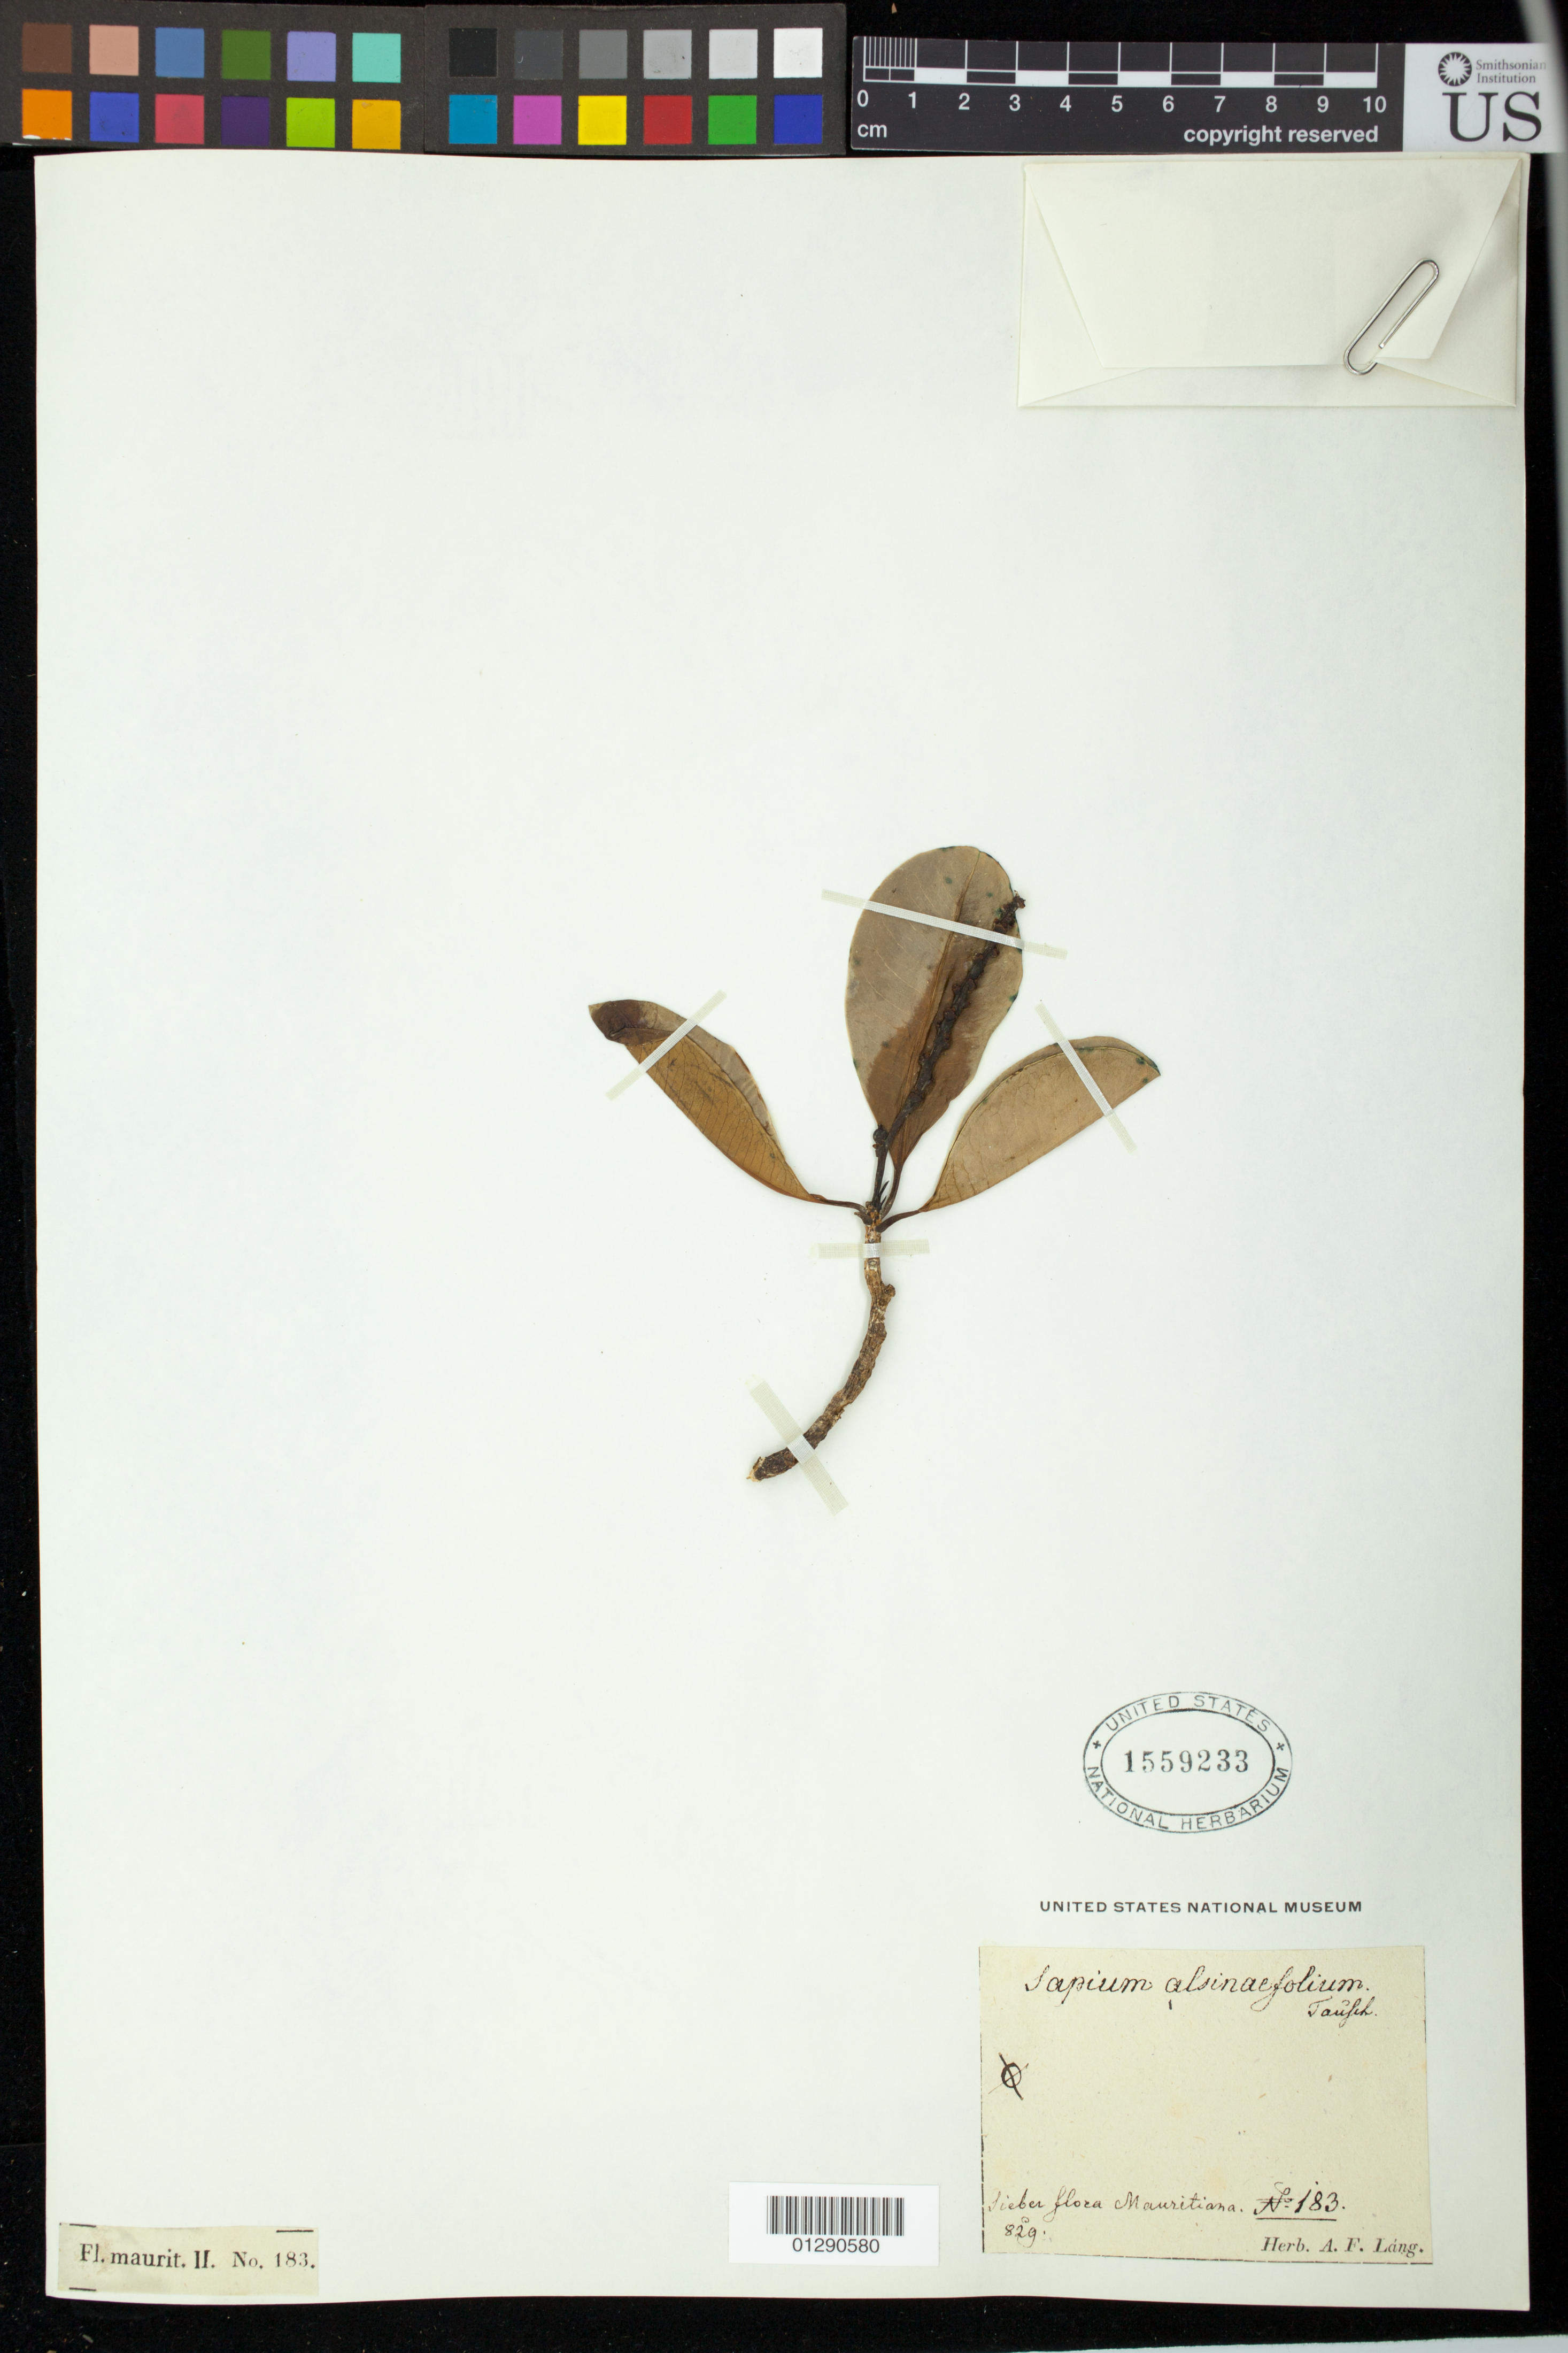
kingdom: Plantae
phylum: Tracheophyta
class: Magnoliopsida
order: Malpighiales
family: Euphorbiaceae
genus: Stillingia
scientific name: Stillingia lineata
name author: (Lam.) Müll. Arg.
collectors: A. F. Láng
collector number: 183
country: Mauritania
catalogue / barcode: US 1559233